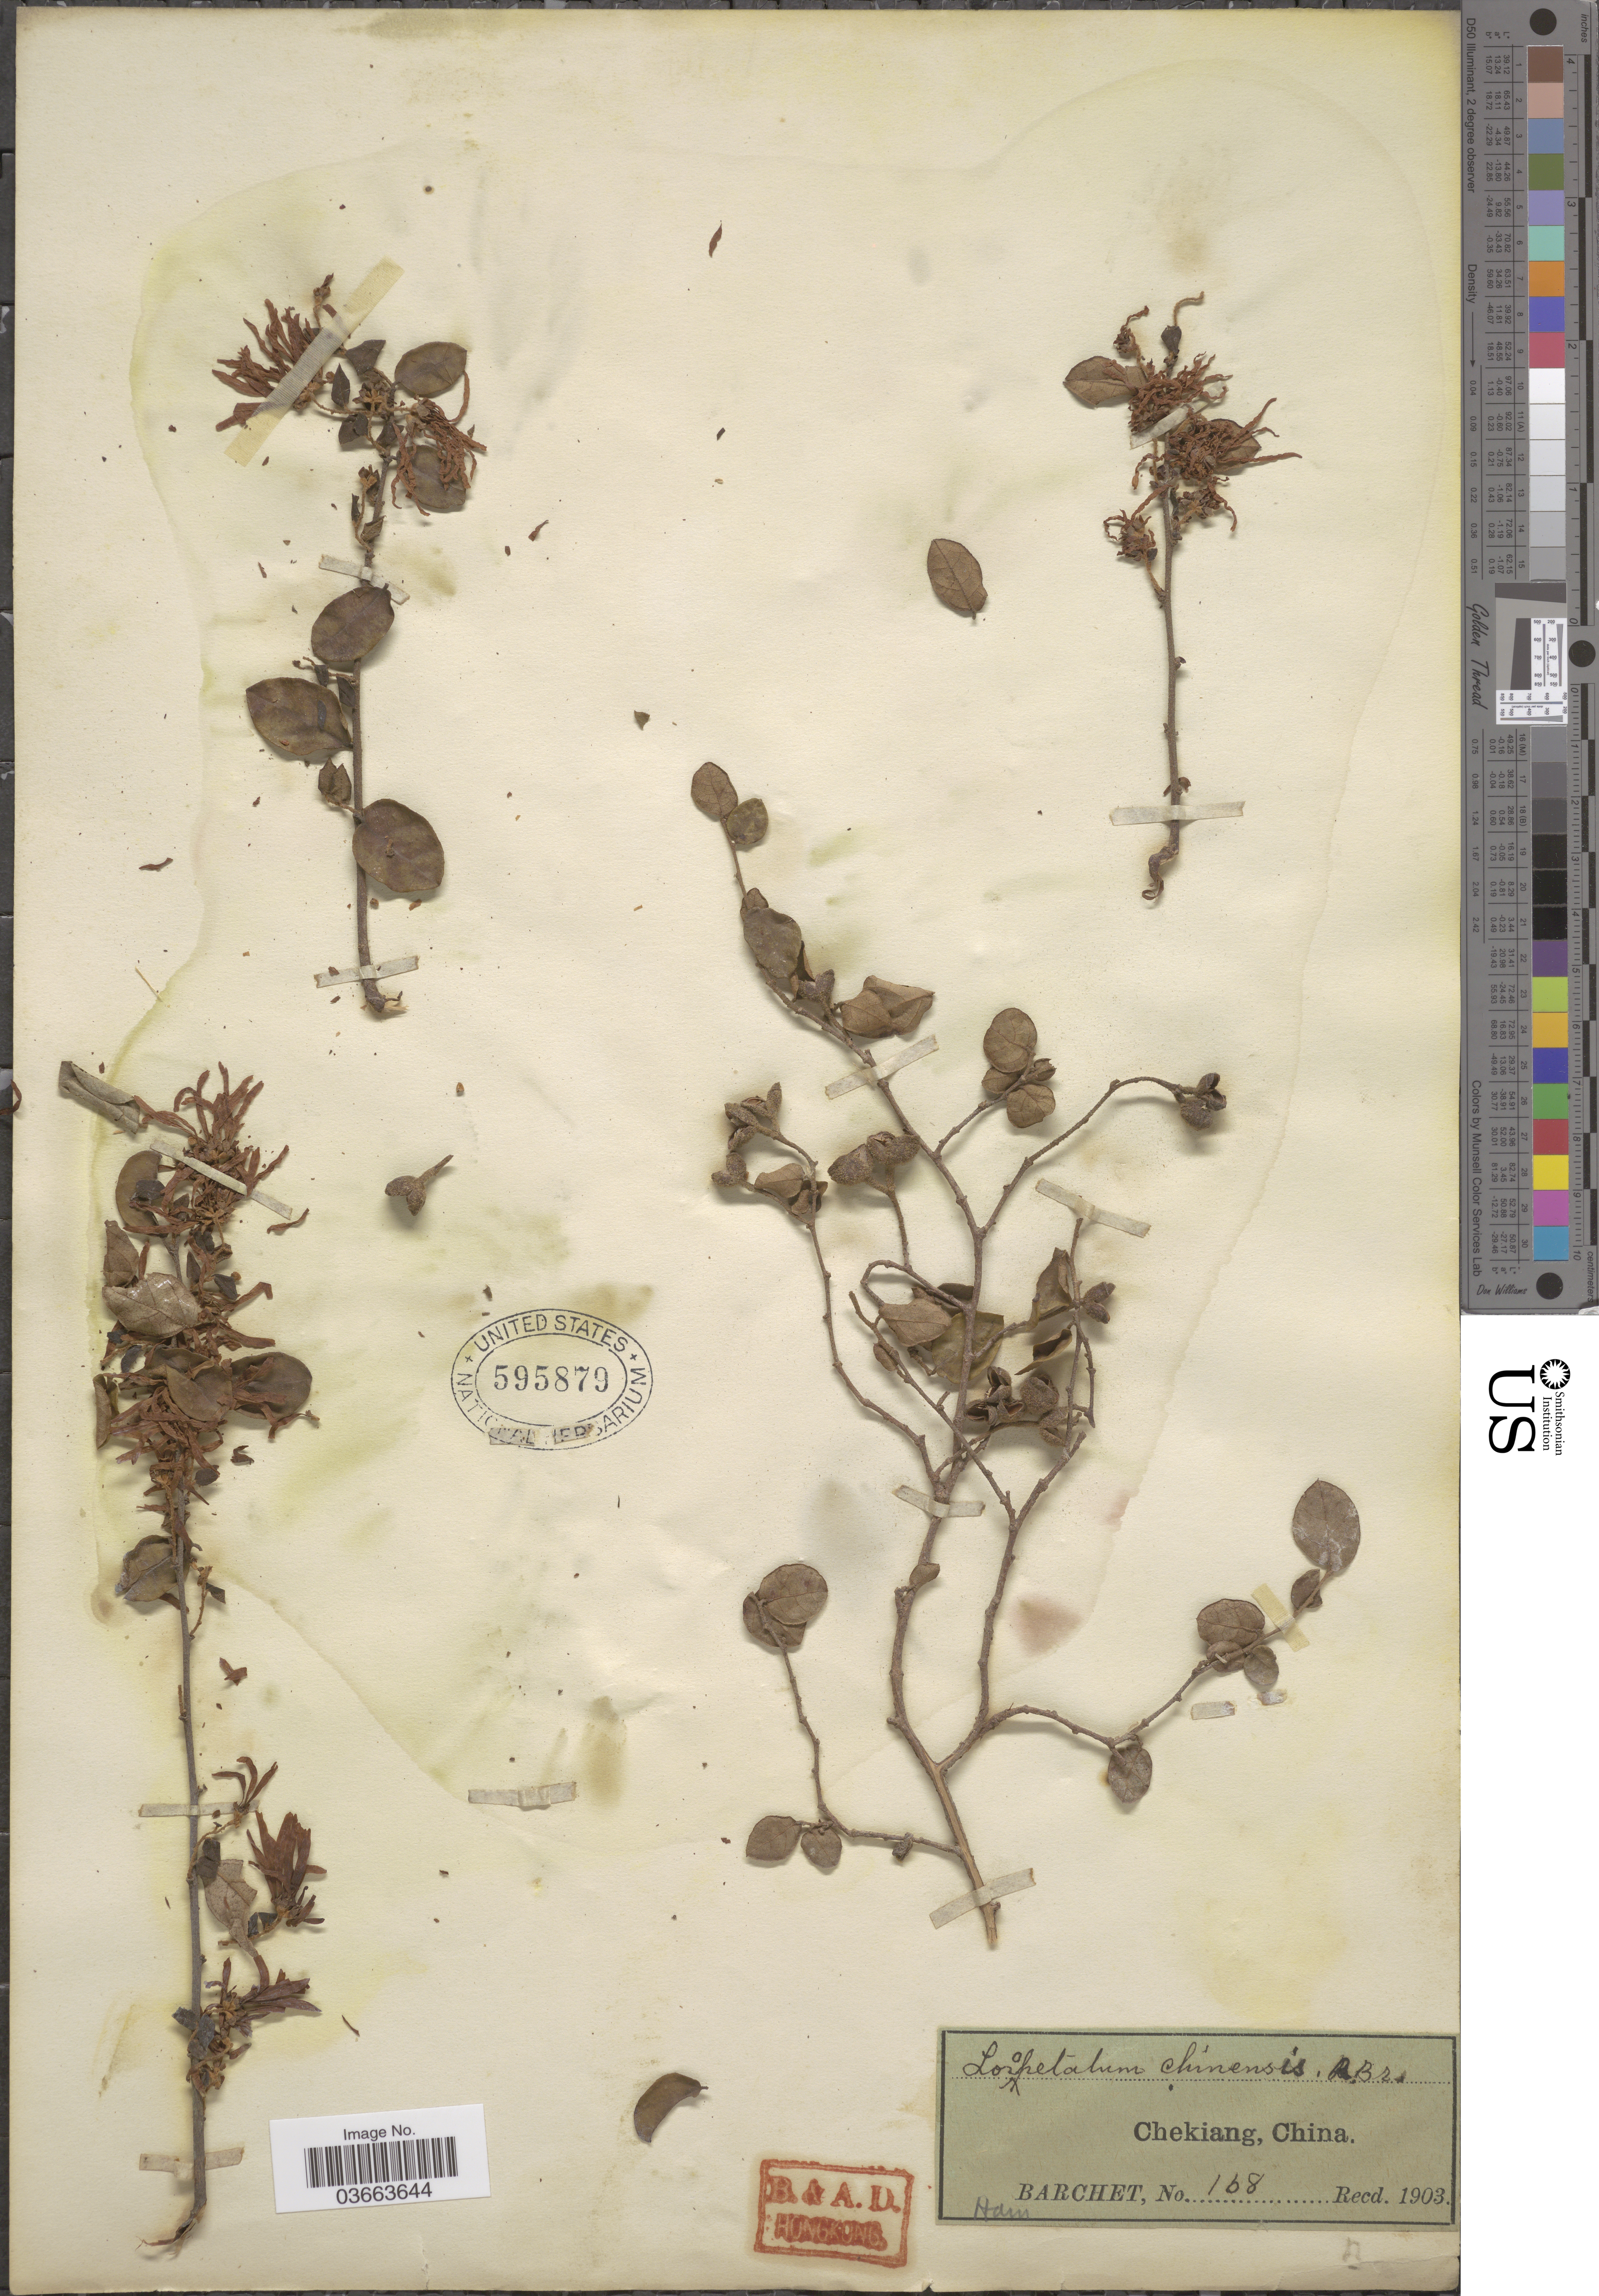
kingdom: Plantae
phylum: Tracheophyta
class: Magnoliopsida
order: Saxifragales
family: Hamamelidaceae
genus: Loropetalum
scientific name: Loropetalum chinense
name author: (R. Br.) Oliv.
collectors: Barchet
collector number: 168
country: China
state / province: Zhejiang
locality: Chekiang.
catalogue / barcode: US 595879